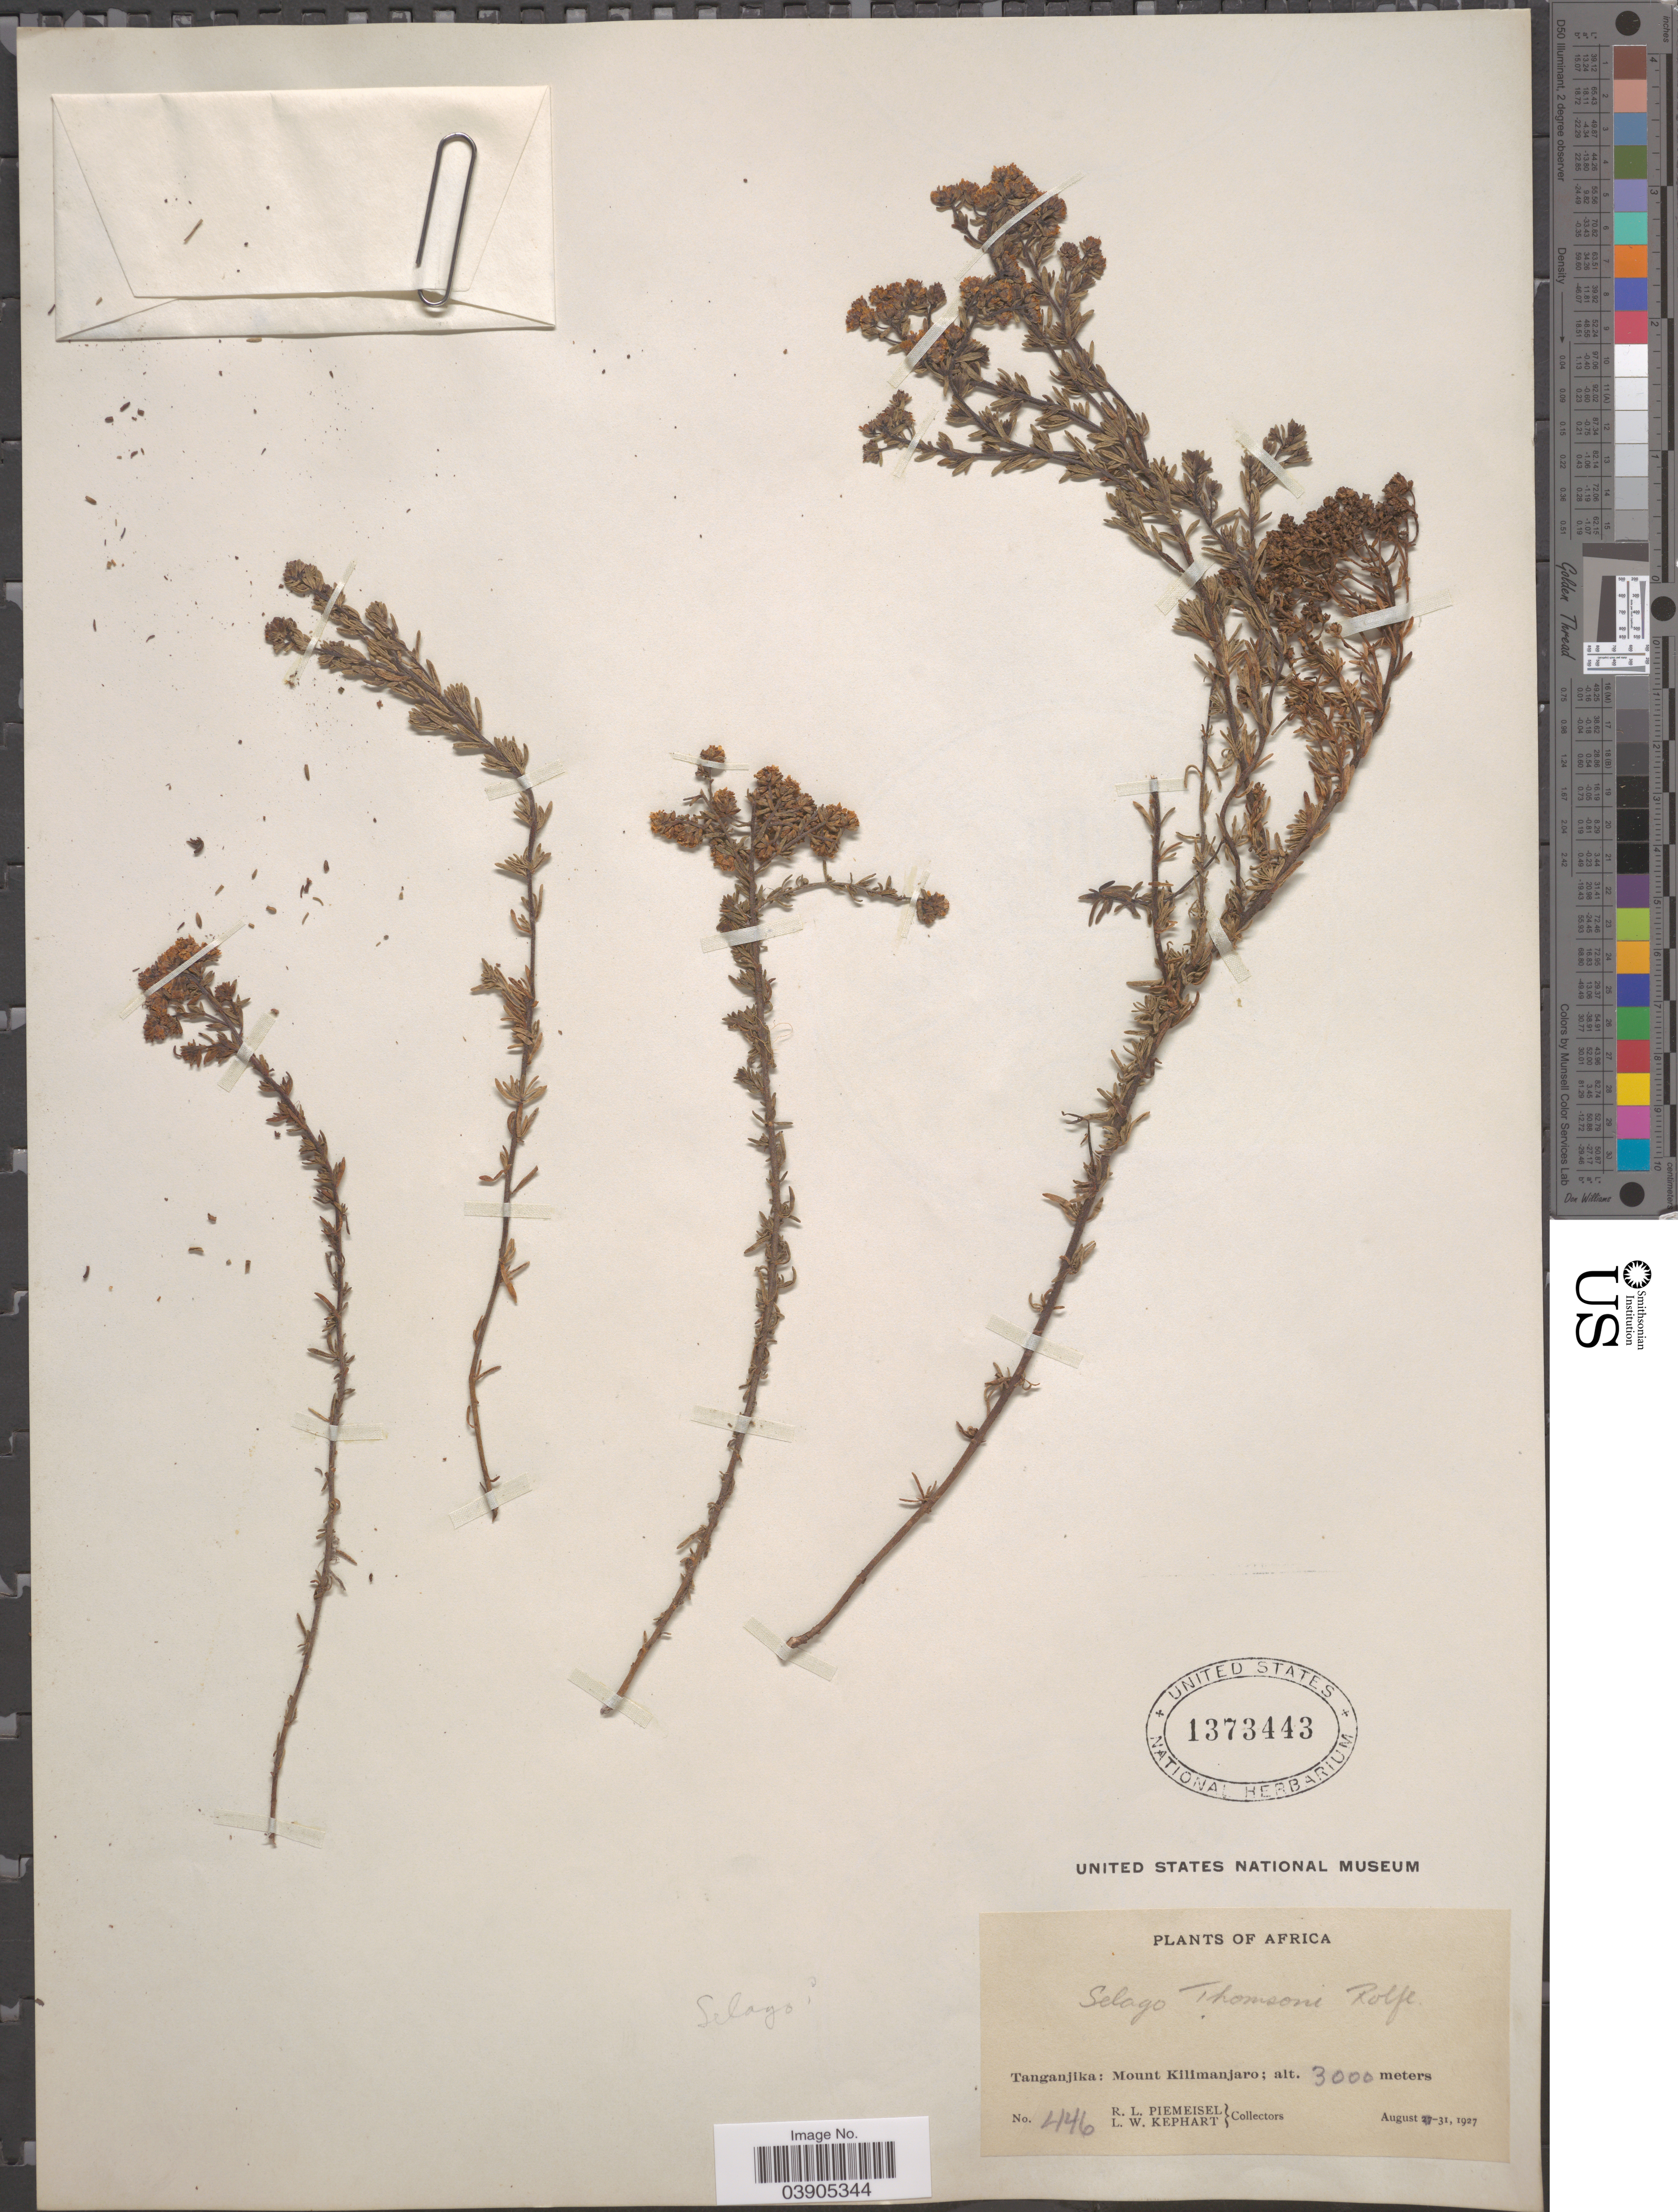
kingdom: Plantae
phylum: Tracheophyta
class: Magnoliopsida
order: Lamiales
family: Scrophulariaceae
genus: Selago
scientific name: Selago thomsonii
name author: Rolfe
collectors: R. L. Piemeisel & L. W. Kephart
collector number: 446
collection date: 1927-08-31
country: Tanzania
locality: Tanganjika: Mount Kilimanjaro.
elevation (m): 3000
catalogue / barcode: US 1373443